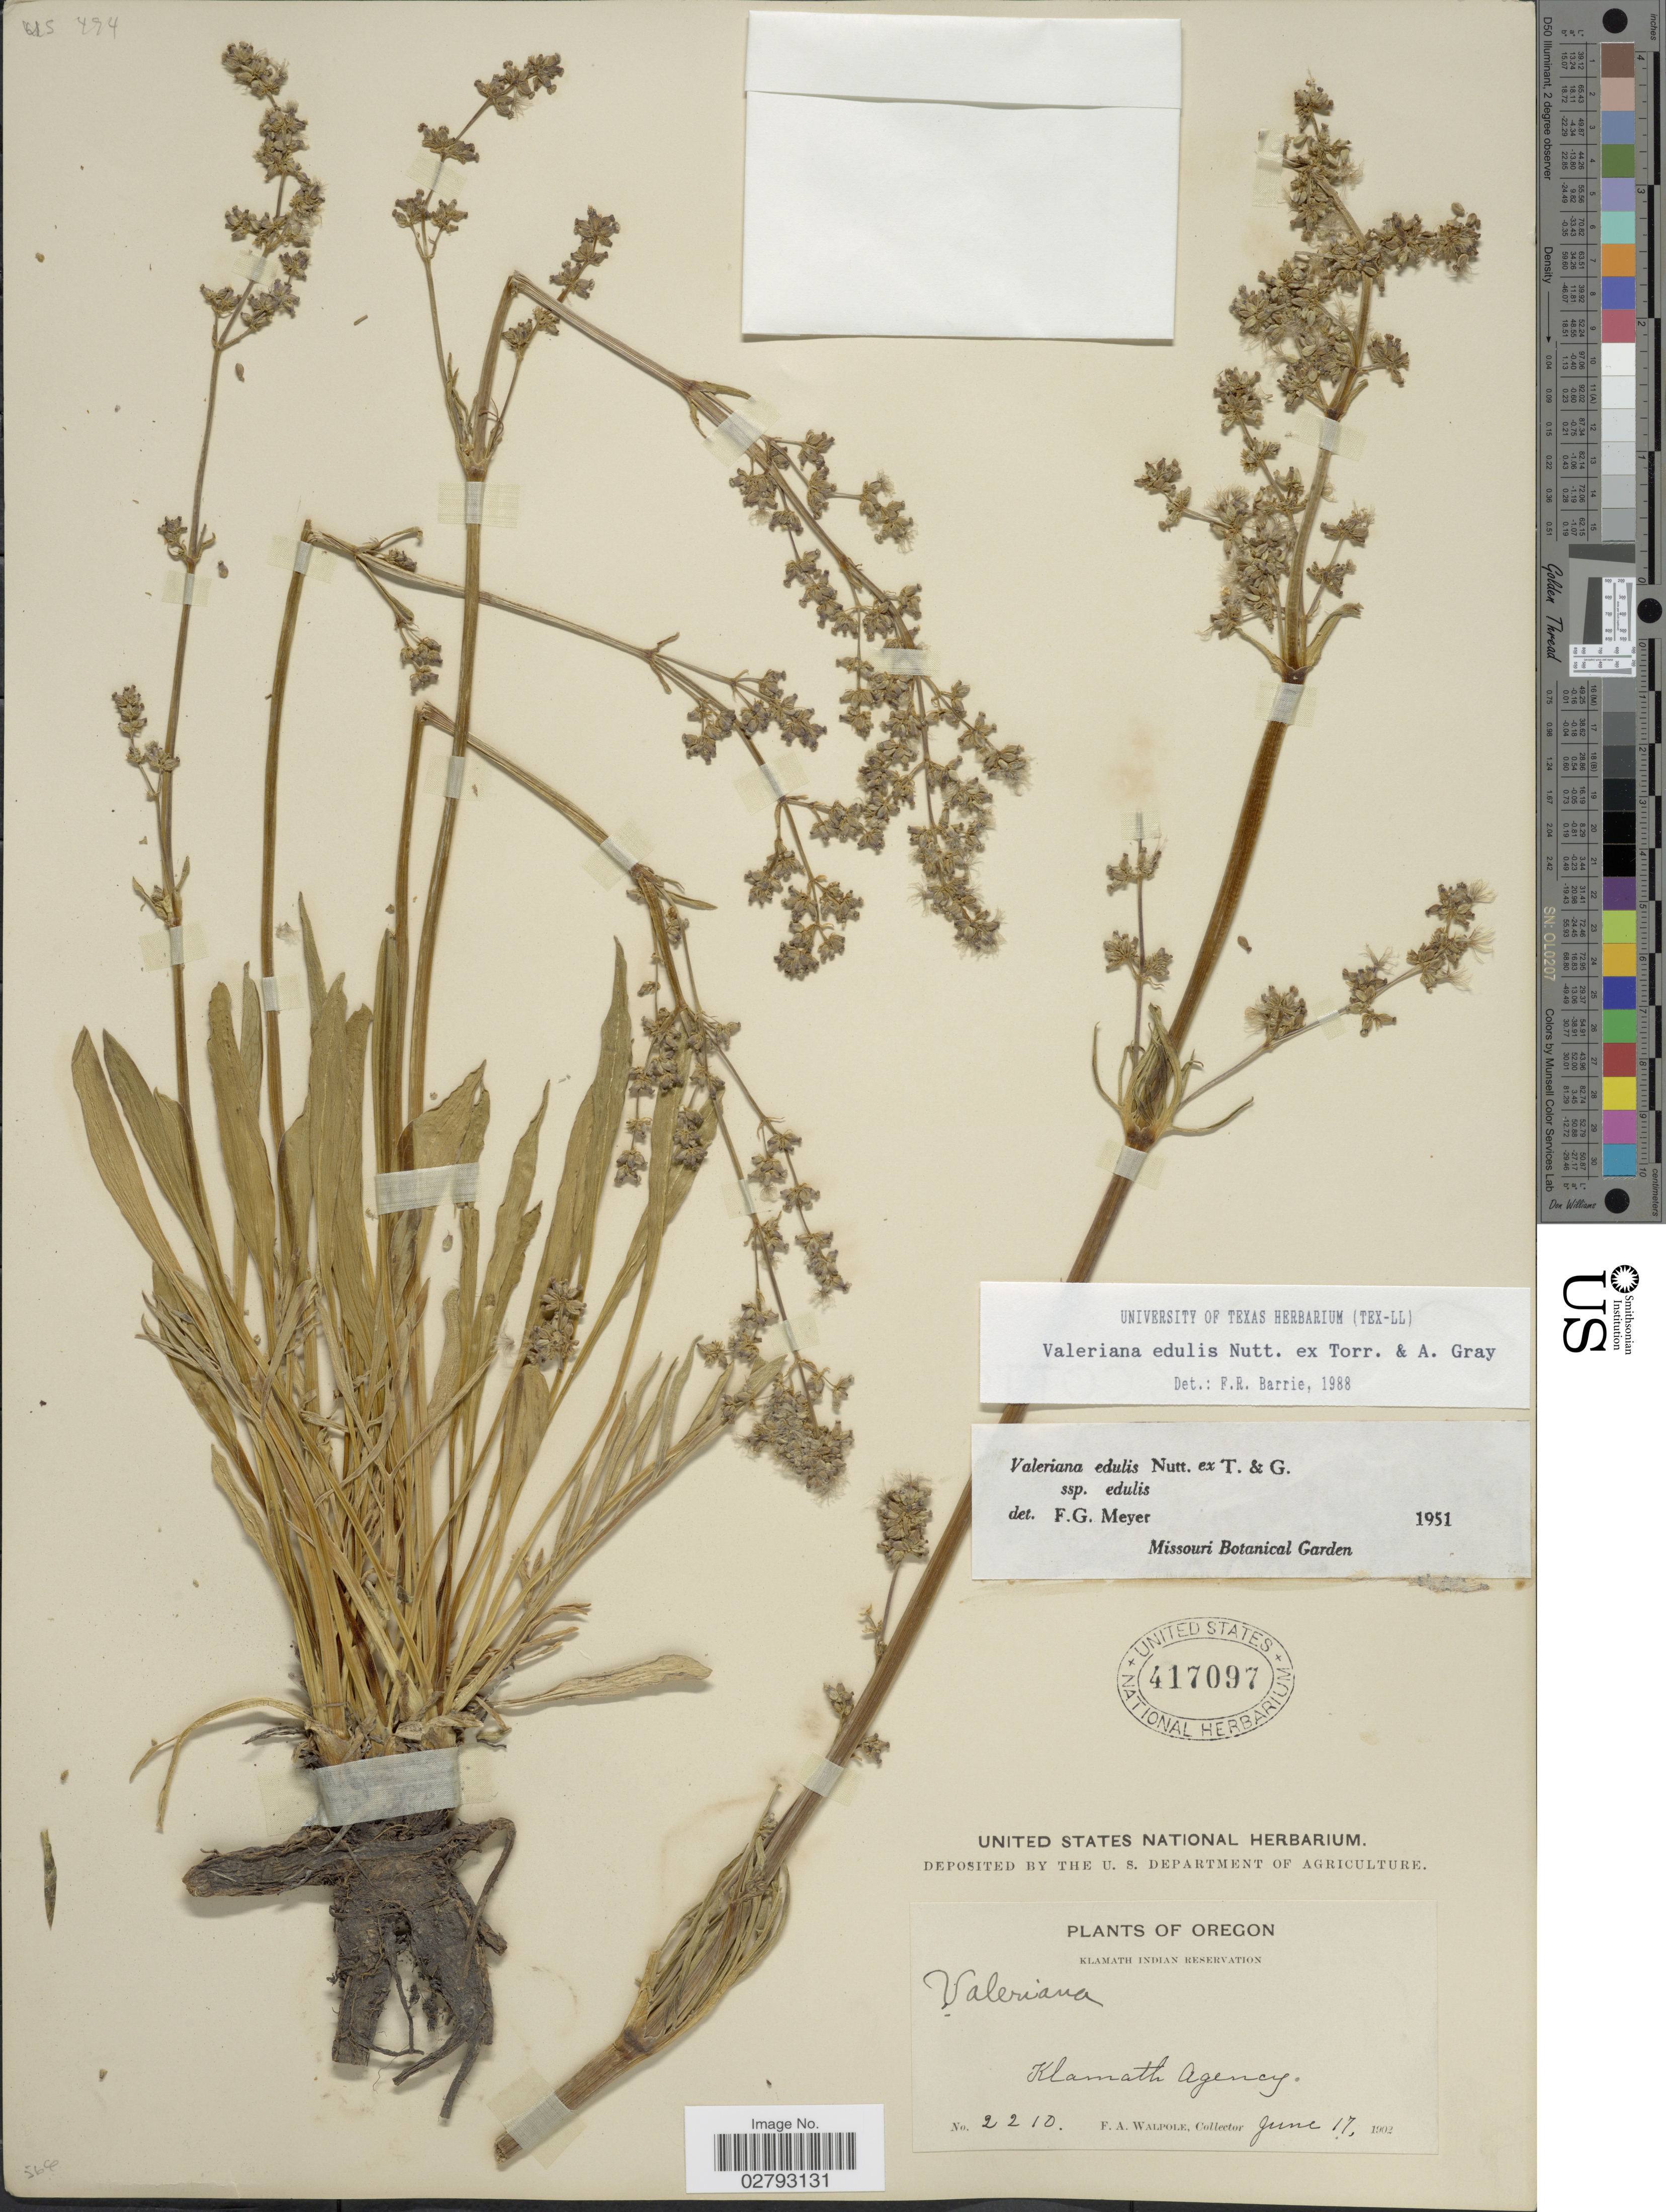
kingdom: Plantae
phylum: Tracheophyta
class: Magnoliopsida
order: Dipsacales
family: Caprifoliaceae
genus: Valeriana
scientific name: Valeriana edulis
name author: Nutt.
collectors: F. Walpole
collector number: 2210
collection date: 1902-06-17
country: United States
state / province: Oregon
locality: Klamath Indian Reservation. Klamath Agency.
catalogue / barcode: US 417097